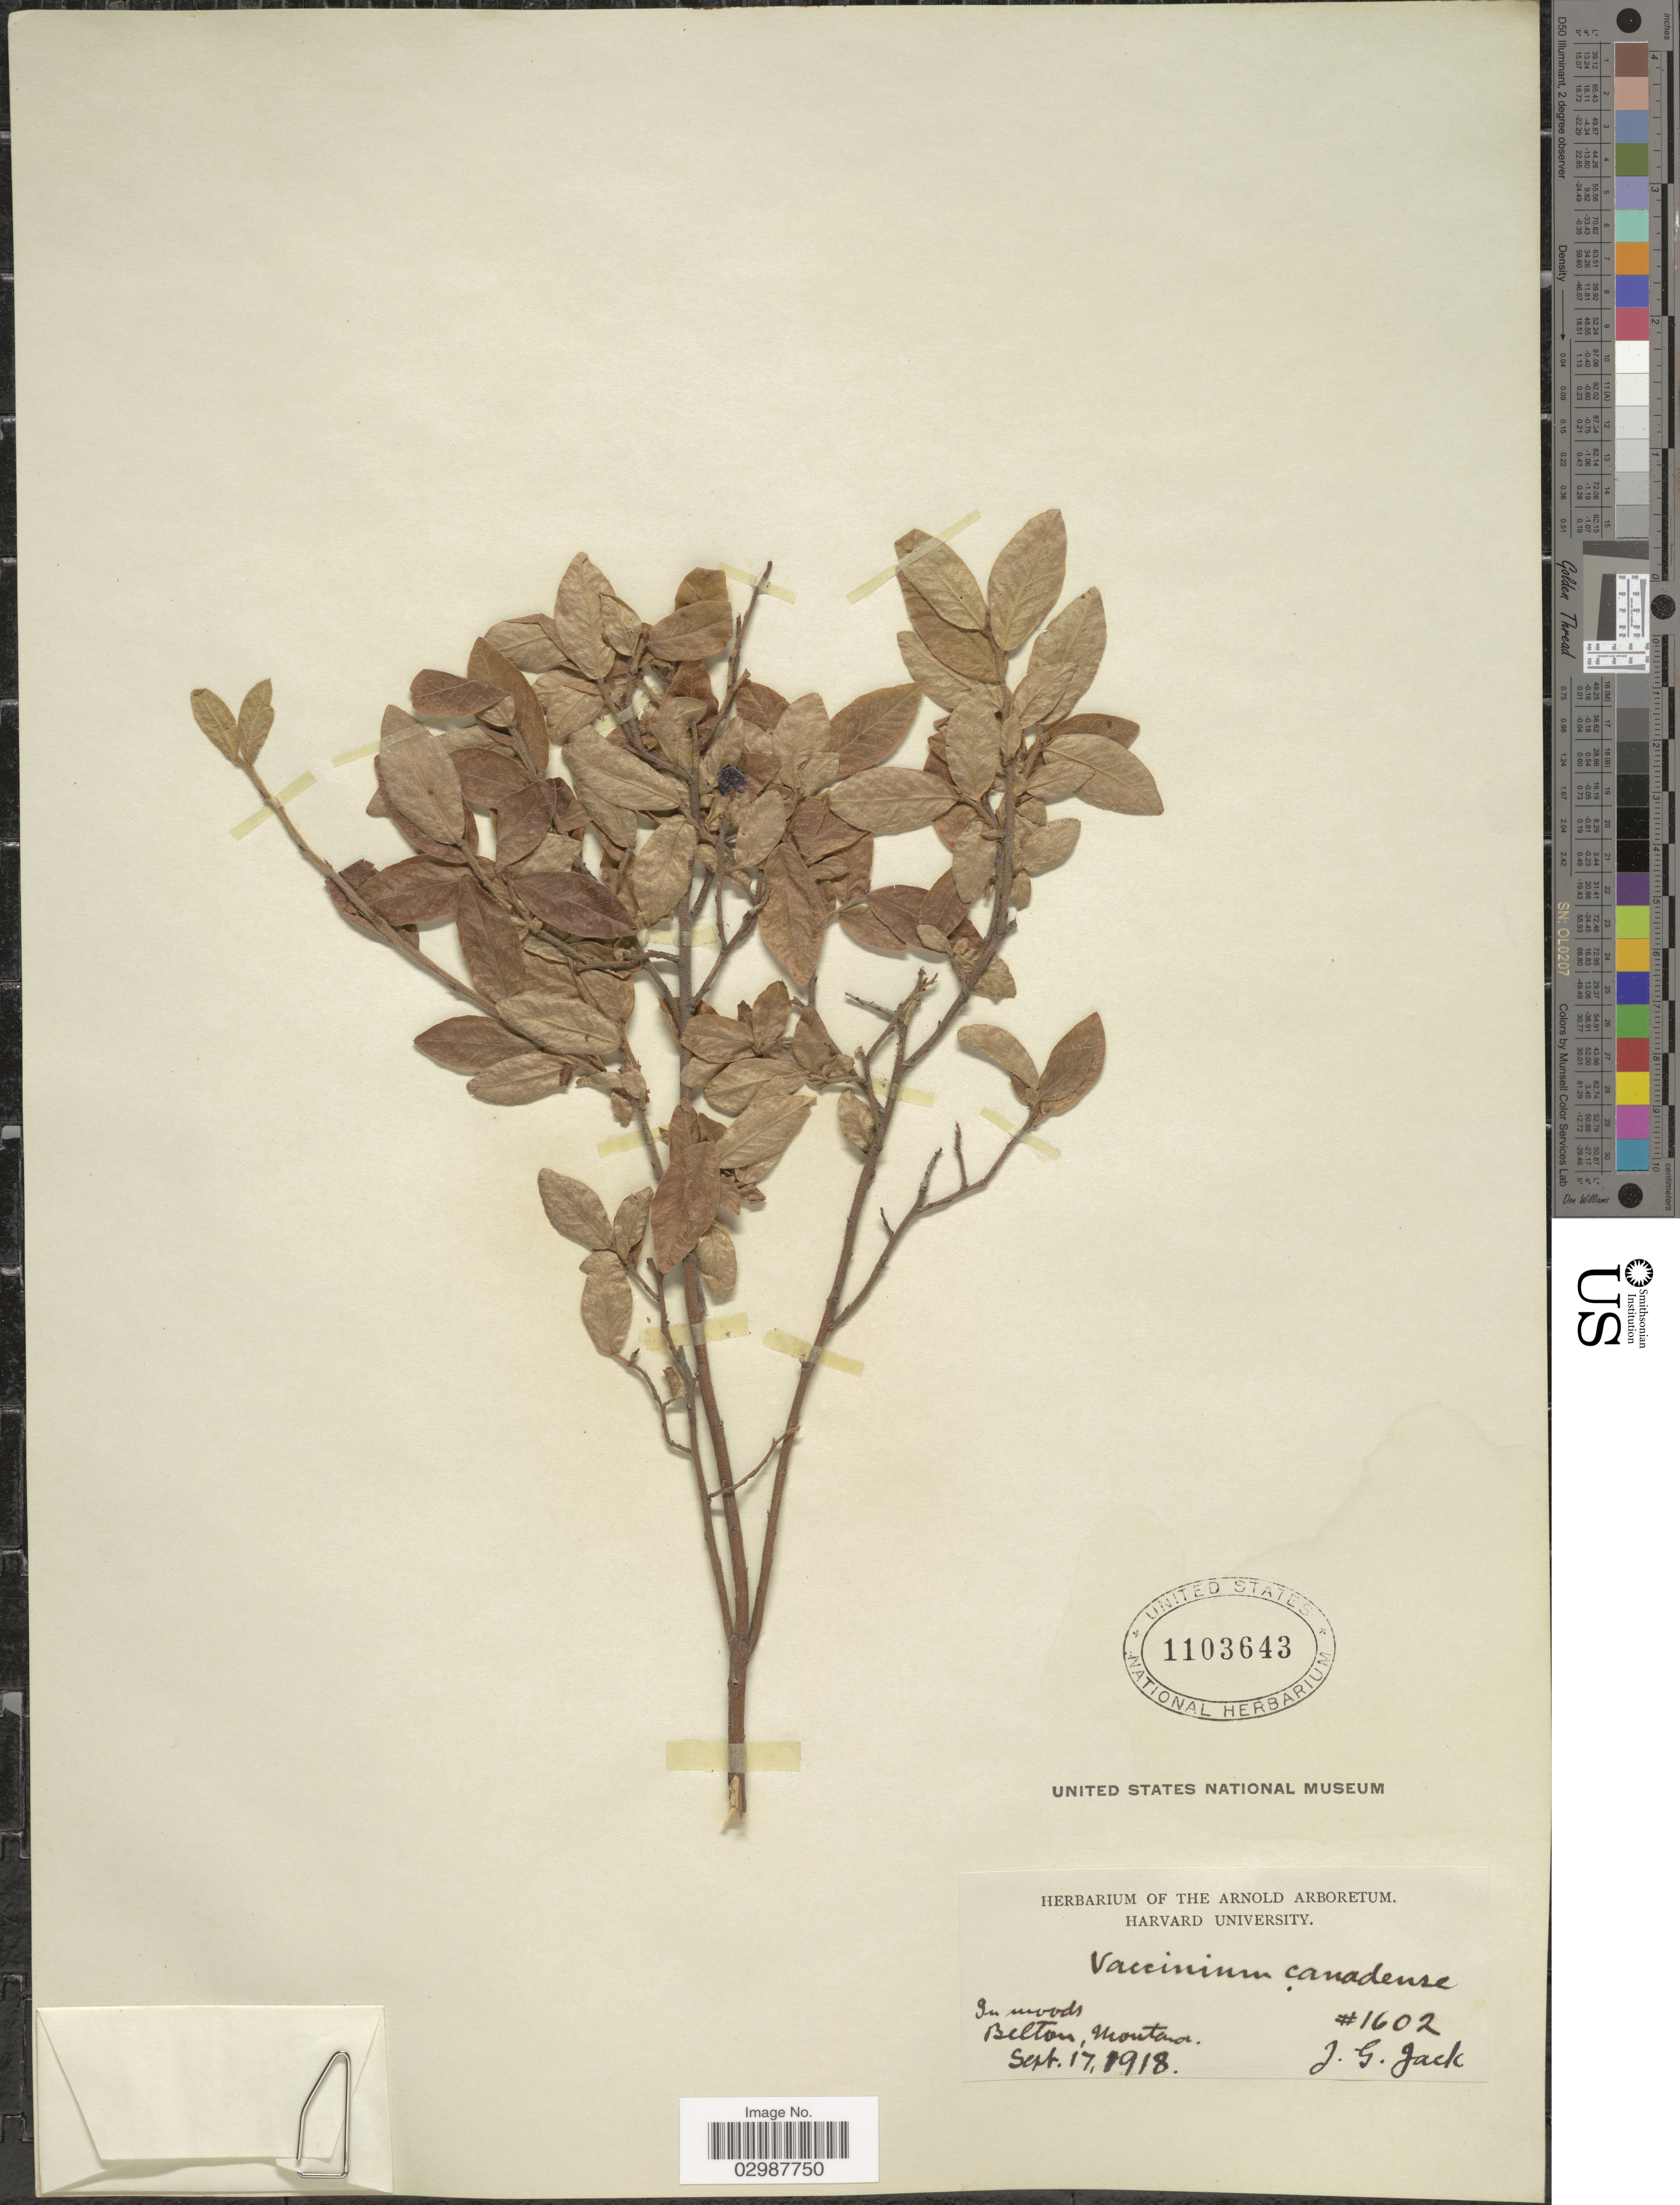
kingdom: Plantae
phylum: Tracheophyta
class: Magnoliopsida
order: Ericales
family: Ericaceae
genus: Vaccinium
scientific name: Vaccinium canadense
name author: Kalm ex Richardson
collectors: J. G. Jack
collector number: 1602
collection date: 1918-09-17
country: United States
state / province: Montana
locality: Belton.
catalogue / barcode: US 1103643